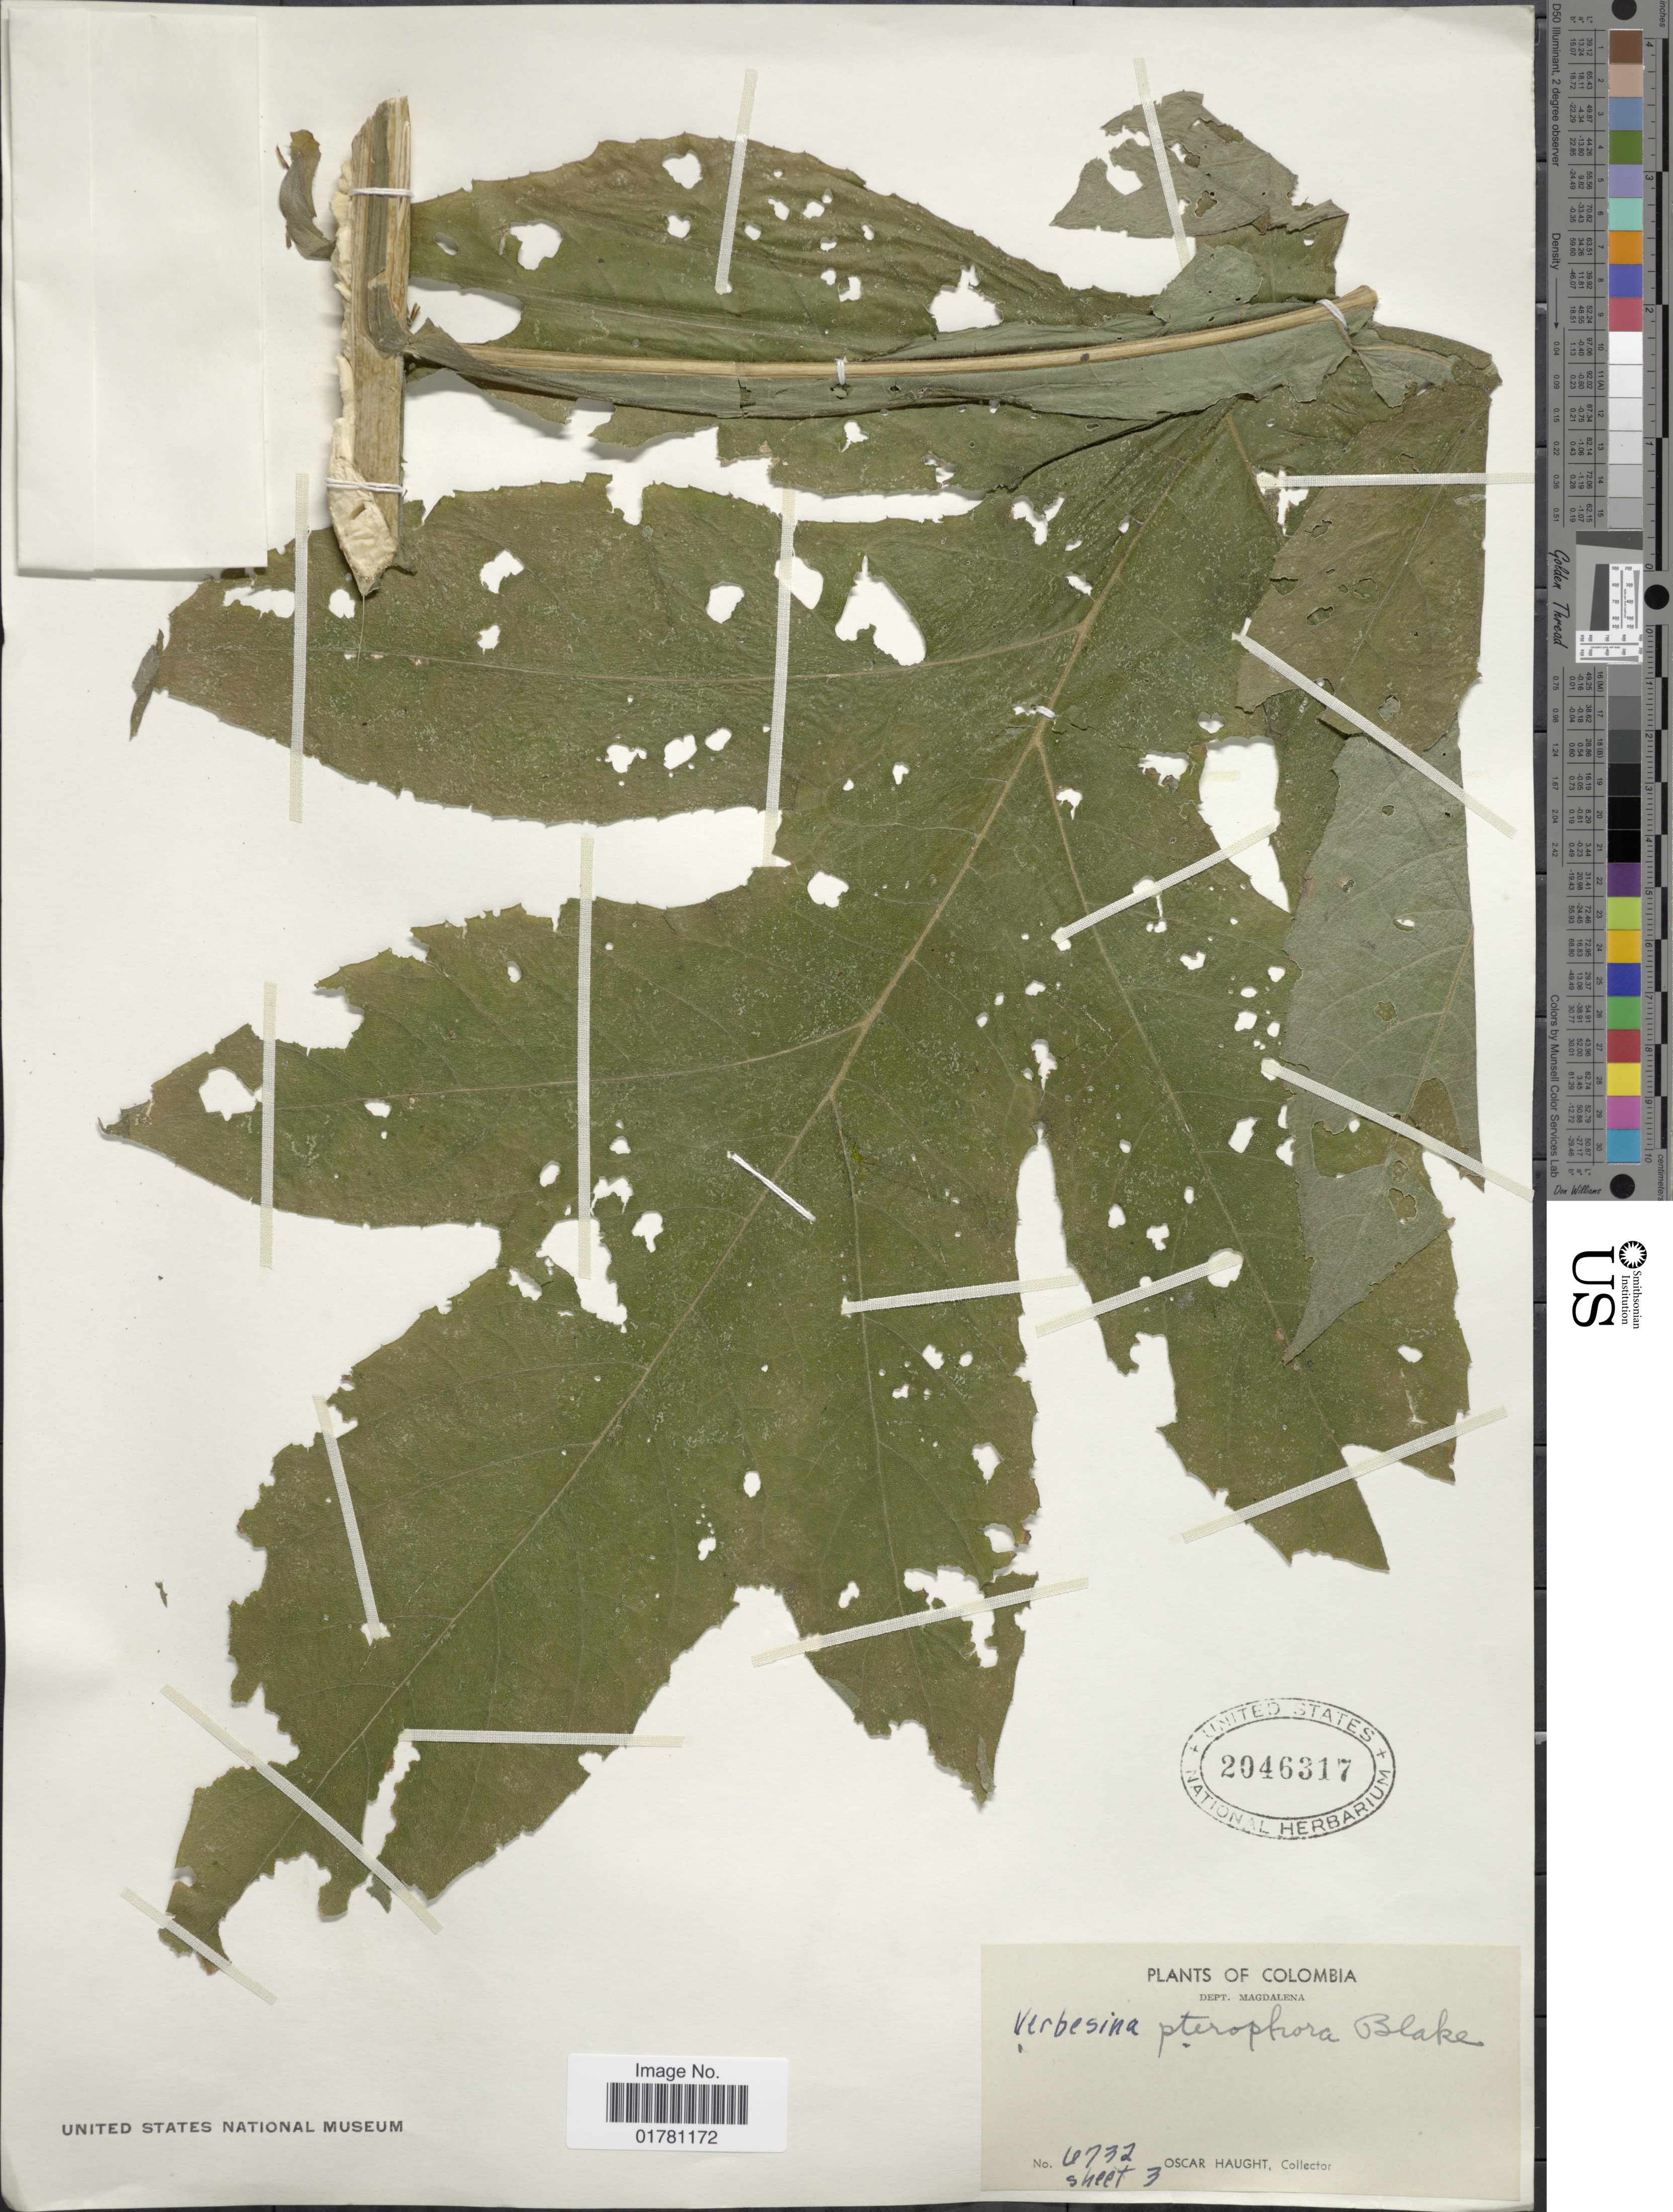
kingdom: Plantae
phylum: Tracheophyta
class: Magnoliopsida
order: Asterales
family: Asteraceae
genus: Verbesina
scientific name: Verbesina pterophora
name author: S.F. Blake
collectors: O. L. Haught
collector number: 6732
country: Colombia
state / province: Magdalena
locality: Dept. Magdalena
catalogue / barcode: US 2046317